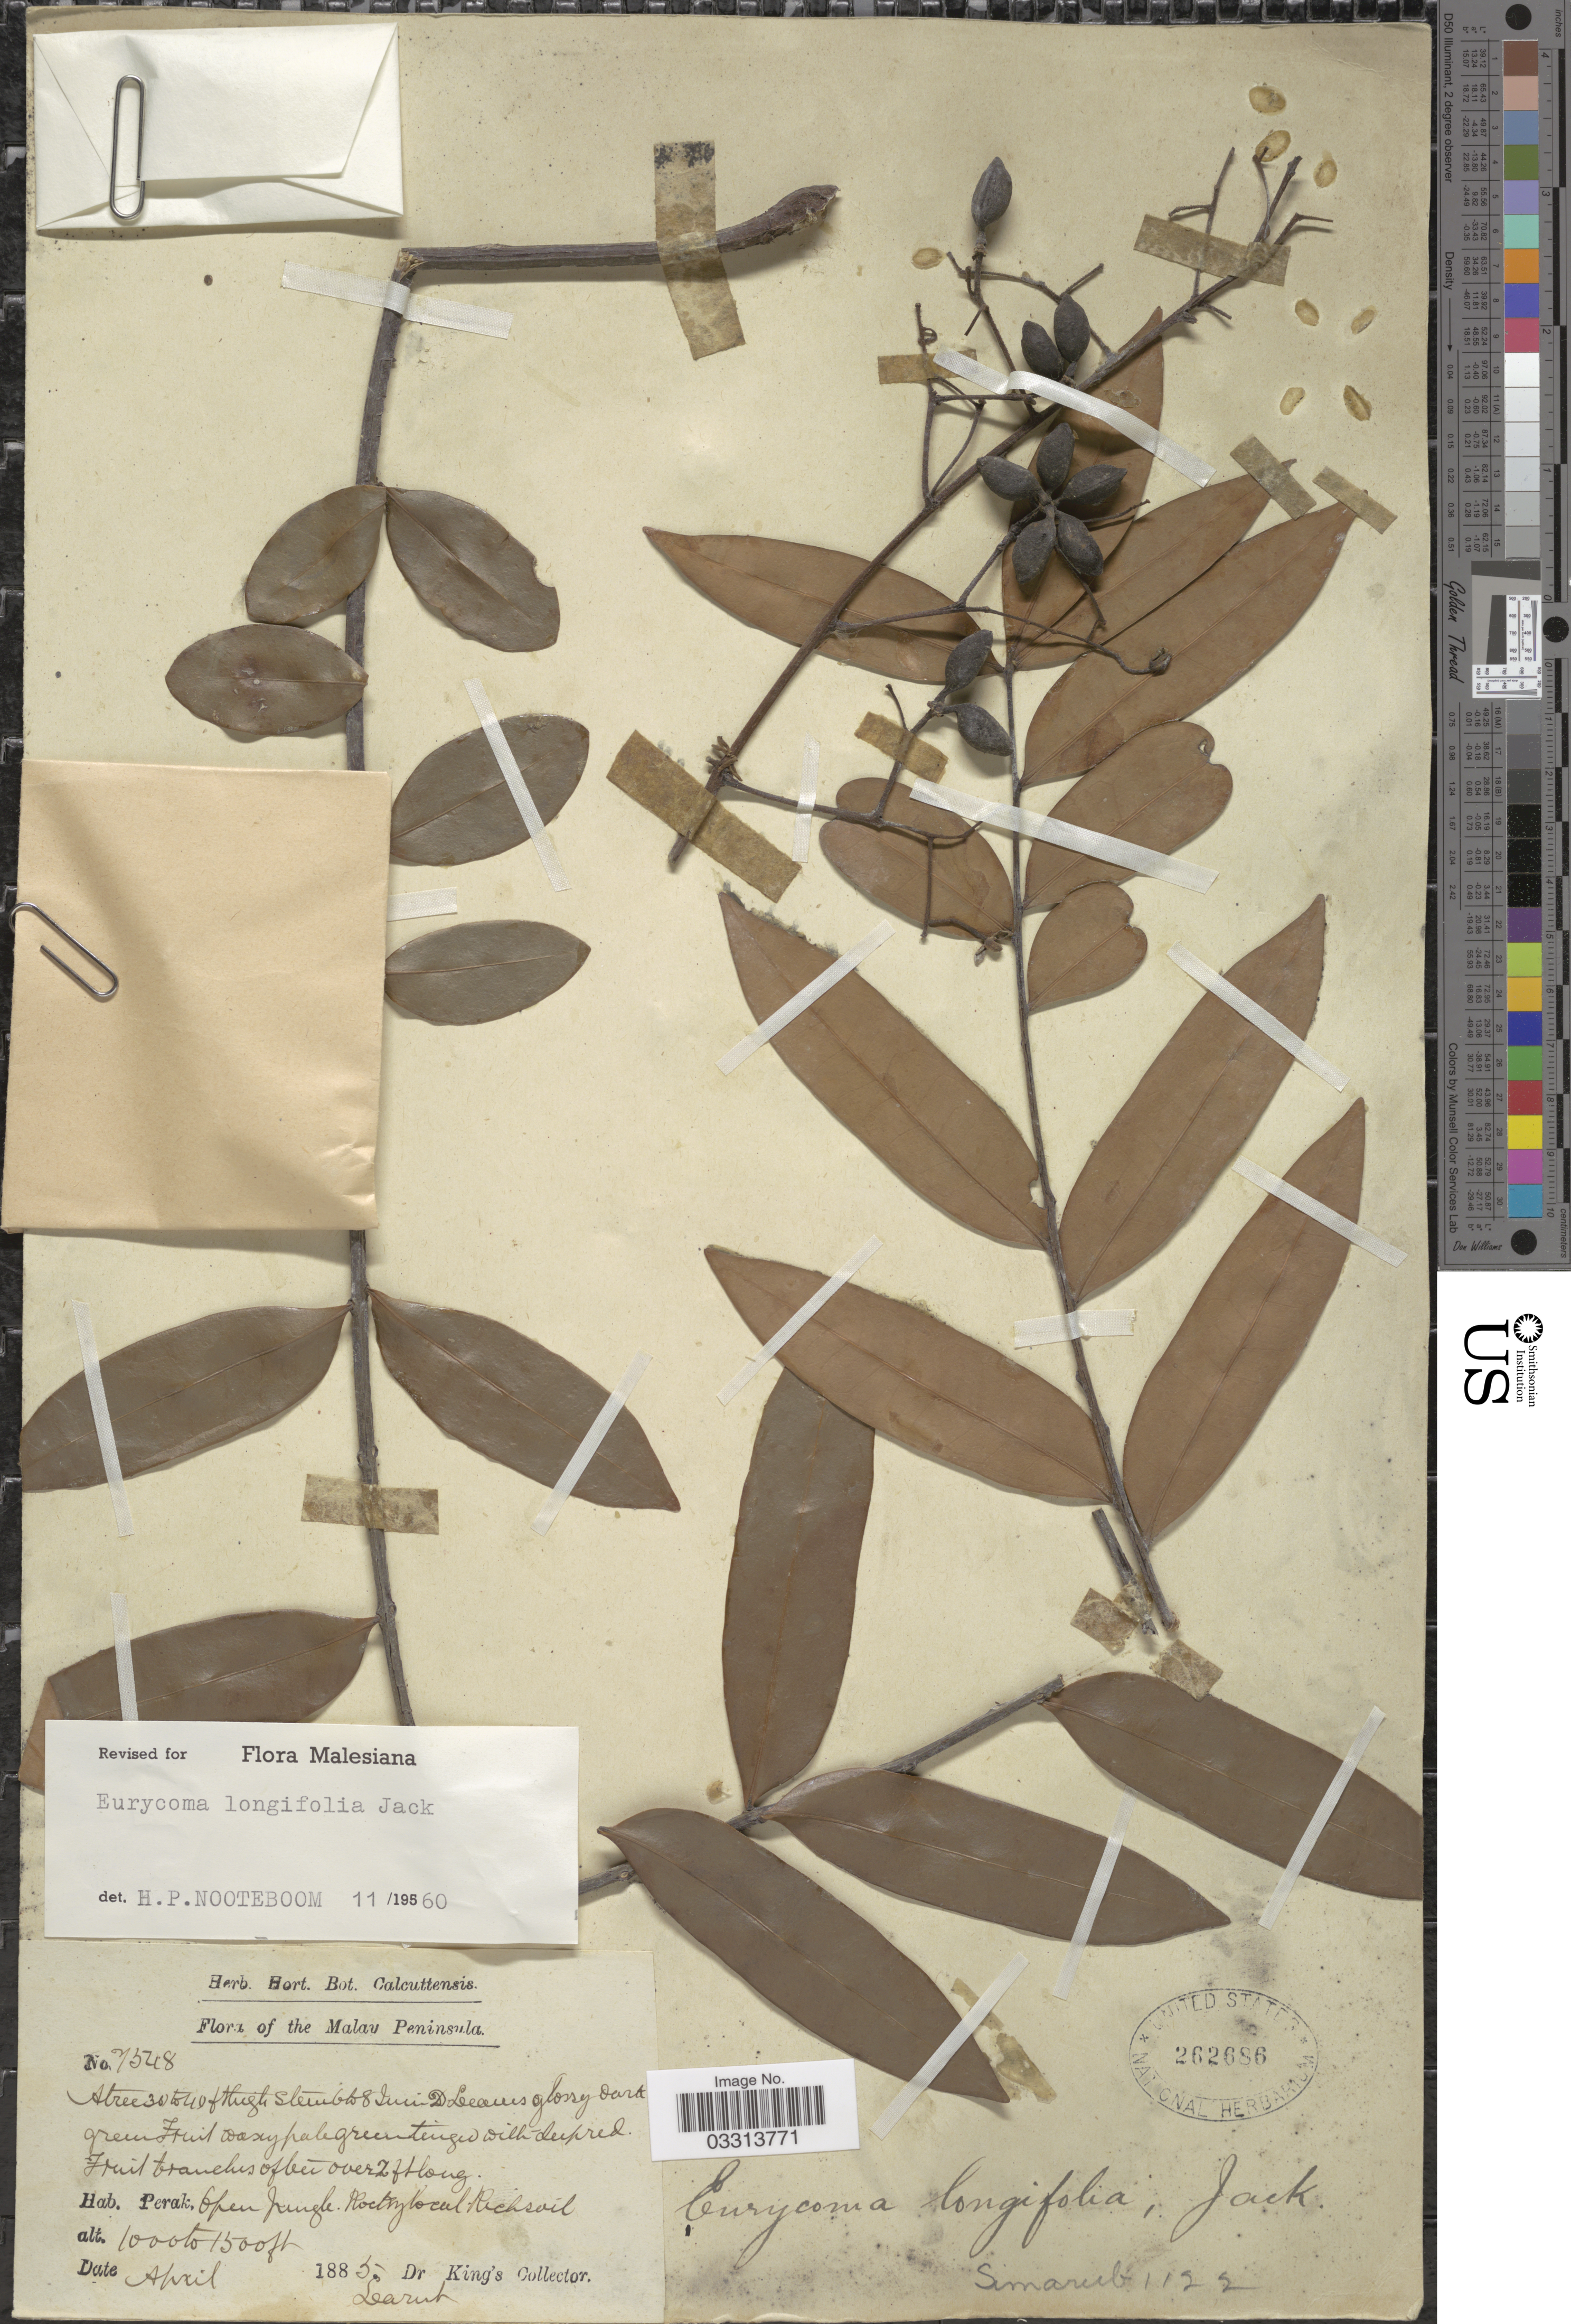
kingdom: Plantae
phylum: Tracheophyta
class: Magnoliopsida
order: Sapindales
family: Simaroubaceae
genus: Eurycoma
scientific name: Eurycoma longifolia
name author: Jack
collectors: G. King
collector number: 7548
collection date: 1885-04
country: Malaysia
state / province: Perak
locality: Malay Peninsula.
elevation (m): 305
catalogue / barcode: US 262686